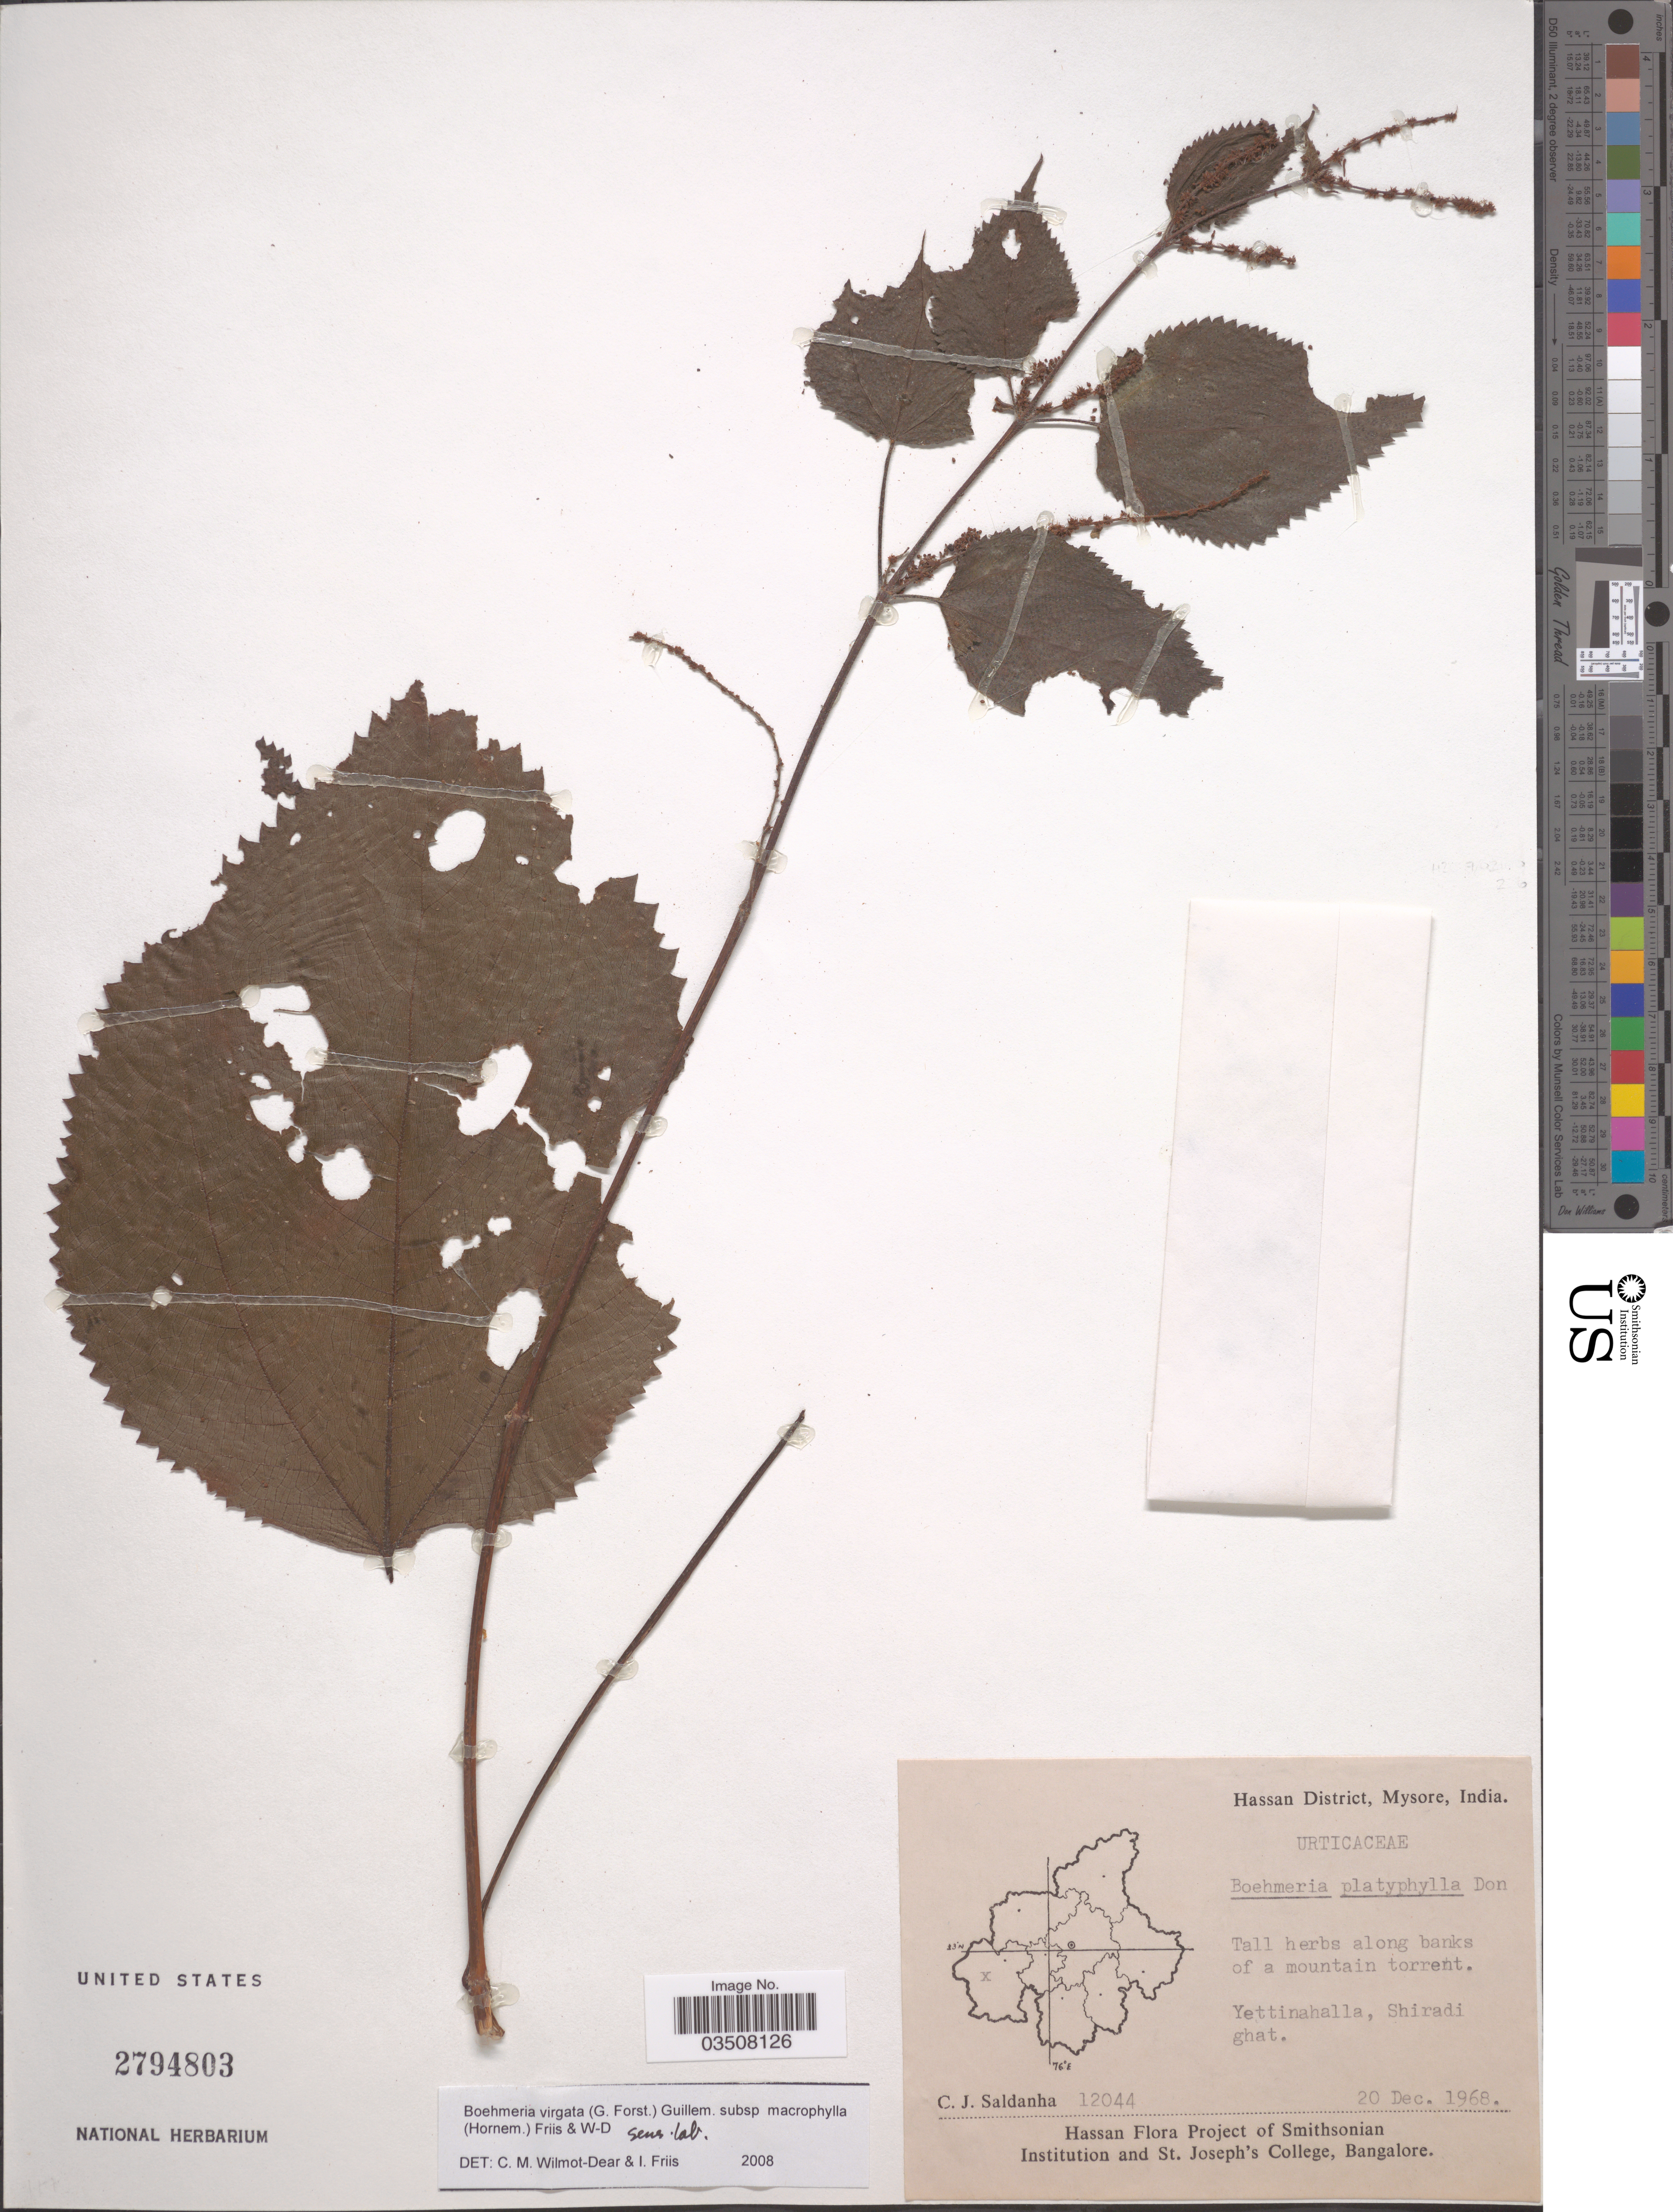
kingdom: Plantae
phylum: Tracheophyta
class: Magnoliopsida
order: Rosales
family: Urticaceae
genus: Boehmeria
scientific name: Boehmeria virgata subsp. macrophylla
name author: (Hornem.) Friis & Wilmot-Dear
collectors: C. J. Saldanha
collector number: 12044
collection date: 1968-12-20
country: India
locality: Hassan District, Mysore, Yettinahalla, Shiradi ghat.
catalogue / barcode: US 2794803